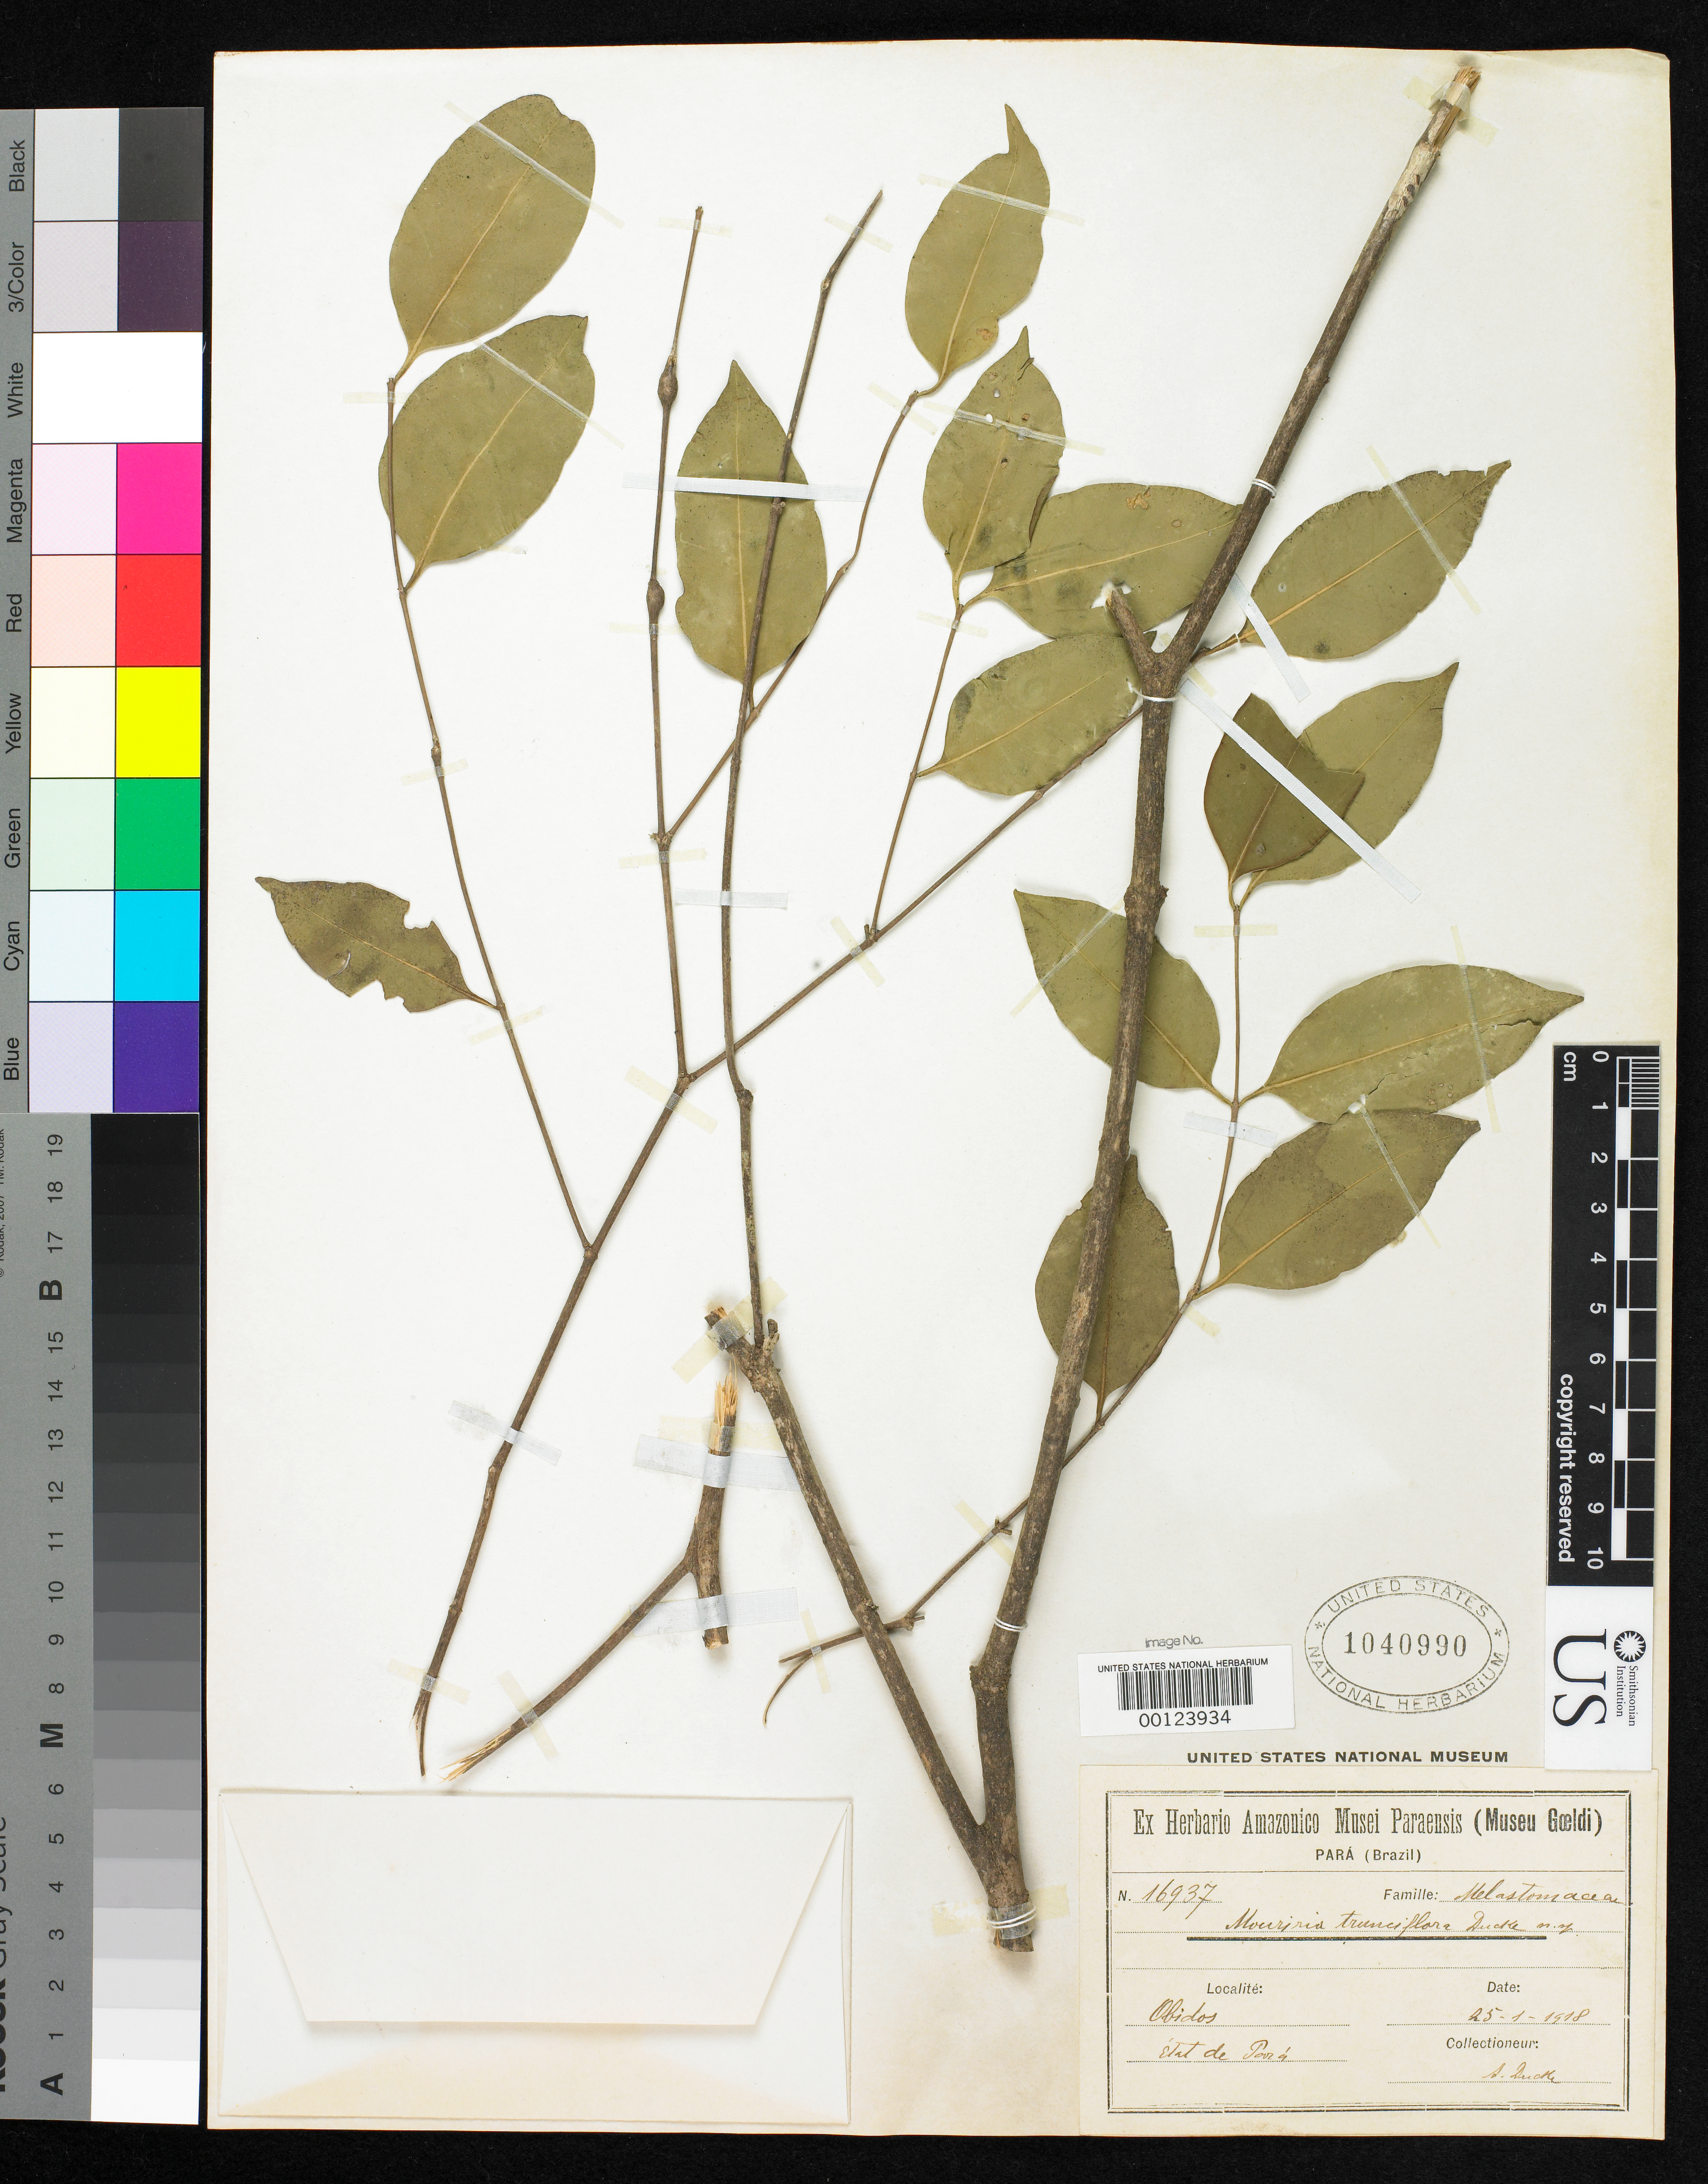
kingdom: Plantae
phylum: Tracheophyta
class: Magnoliopsida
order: Myrtales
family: Melastomataceae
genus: Mouriria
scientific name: Mouriria trunciflora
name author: Ducke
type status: Isotype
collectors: A. Ducke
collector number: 16937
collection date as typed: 25 Jan 1918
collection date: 1918-01-25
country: Brazil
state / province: Pará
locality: Prope Obidos, Curucamba.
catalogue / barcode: US 1040990